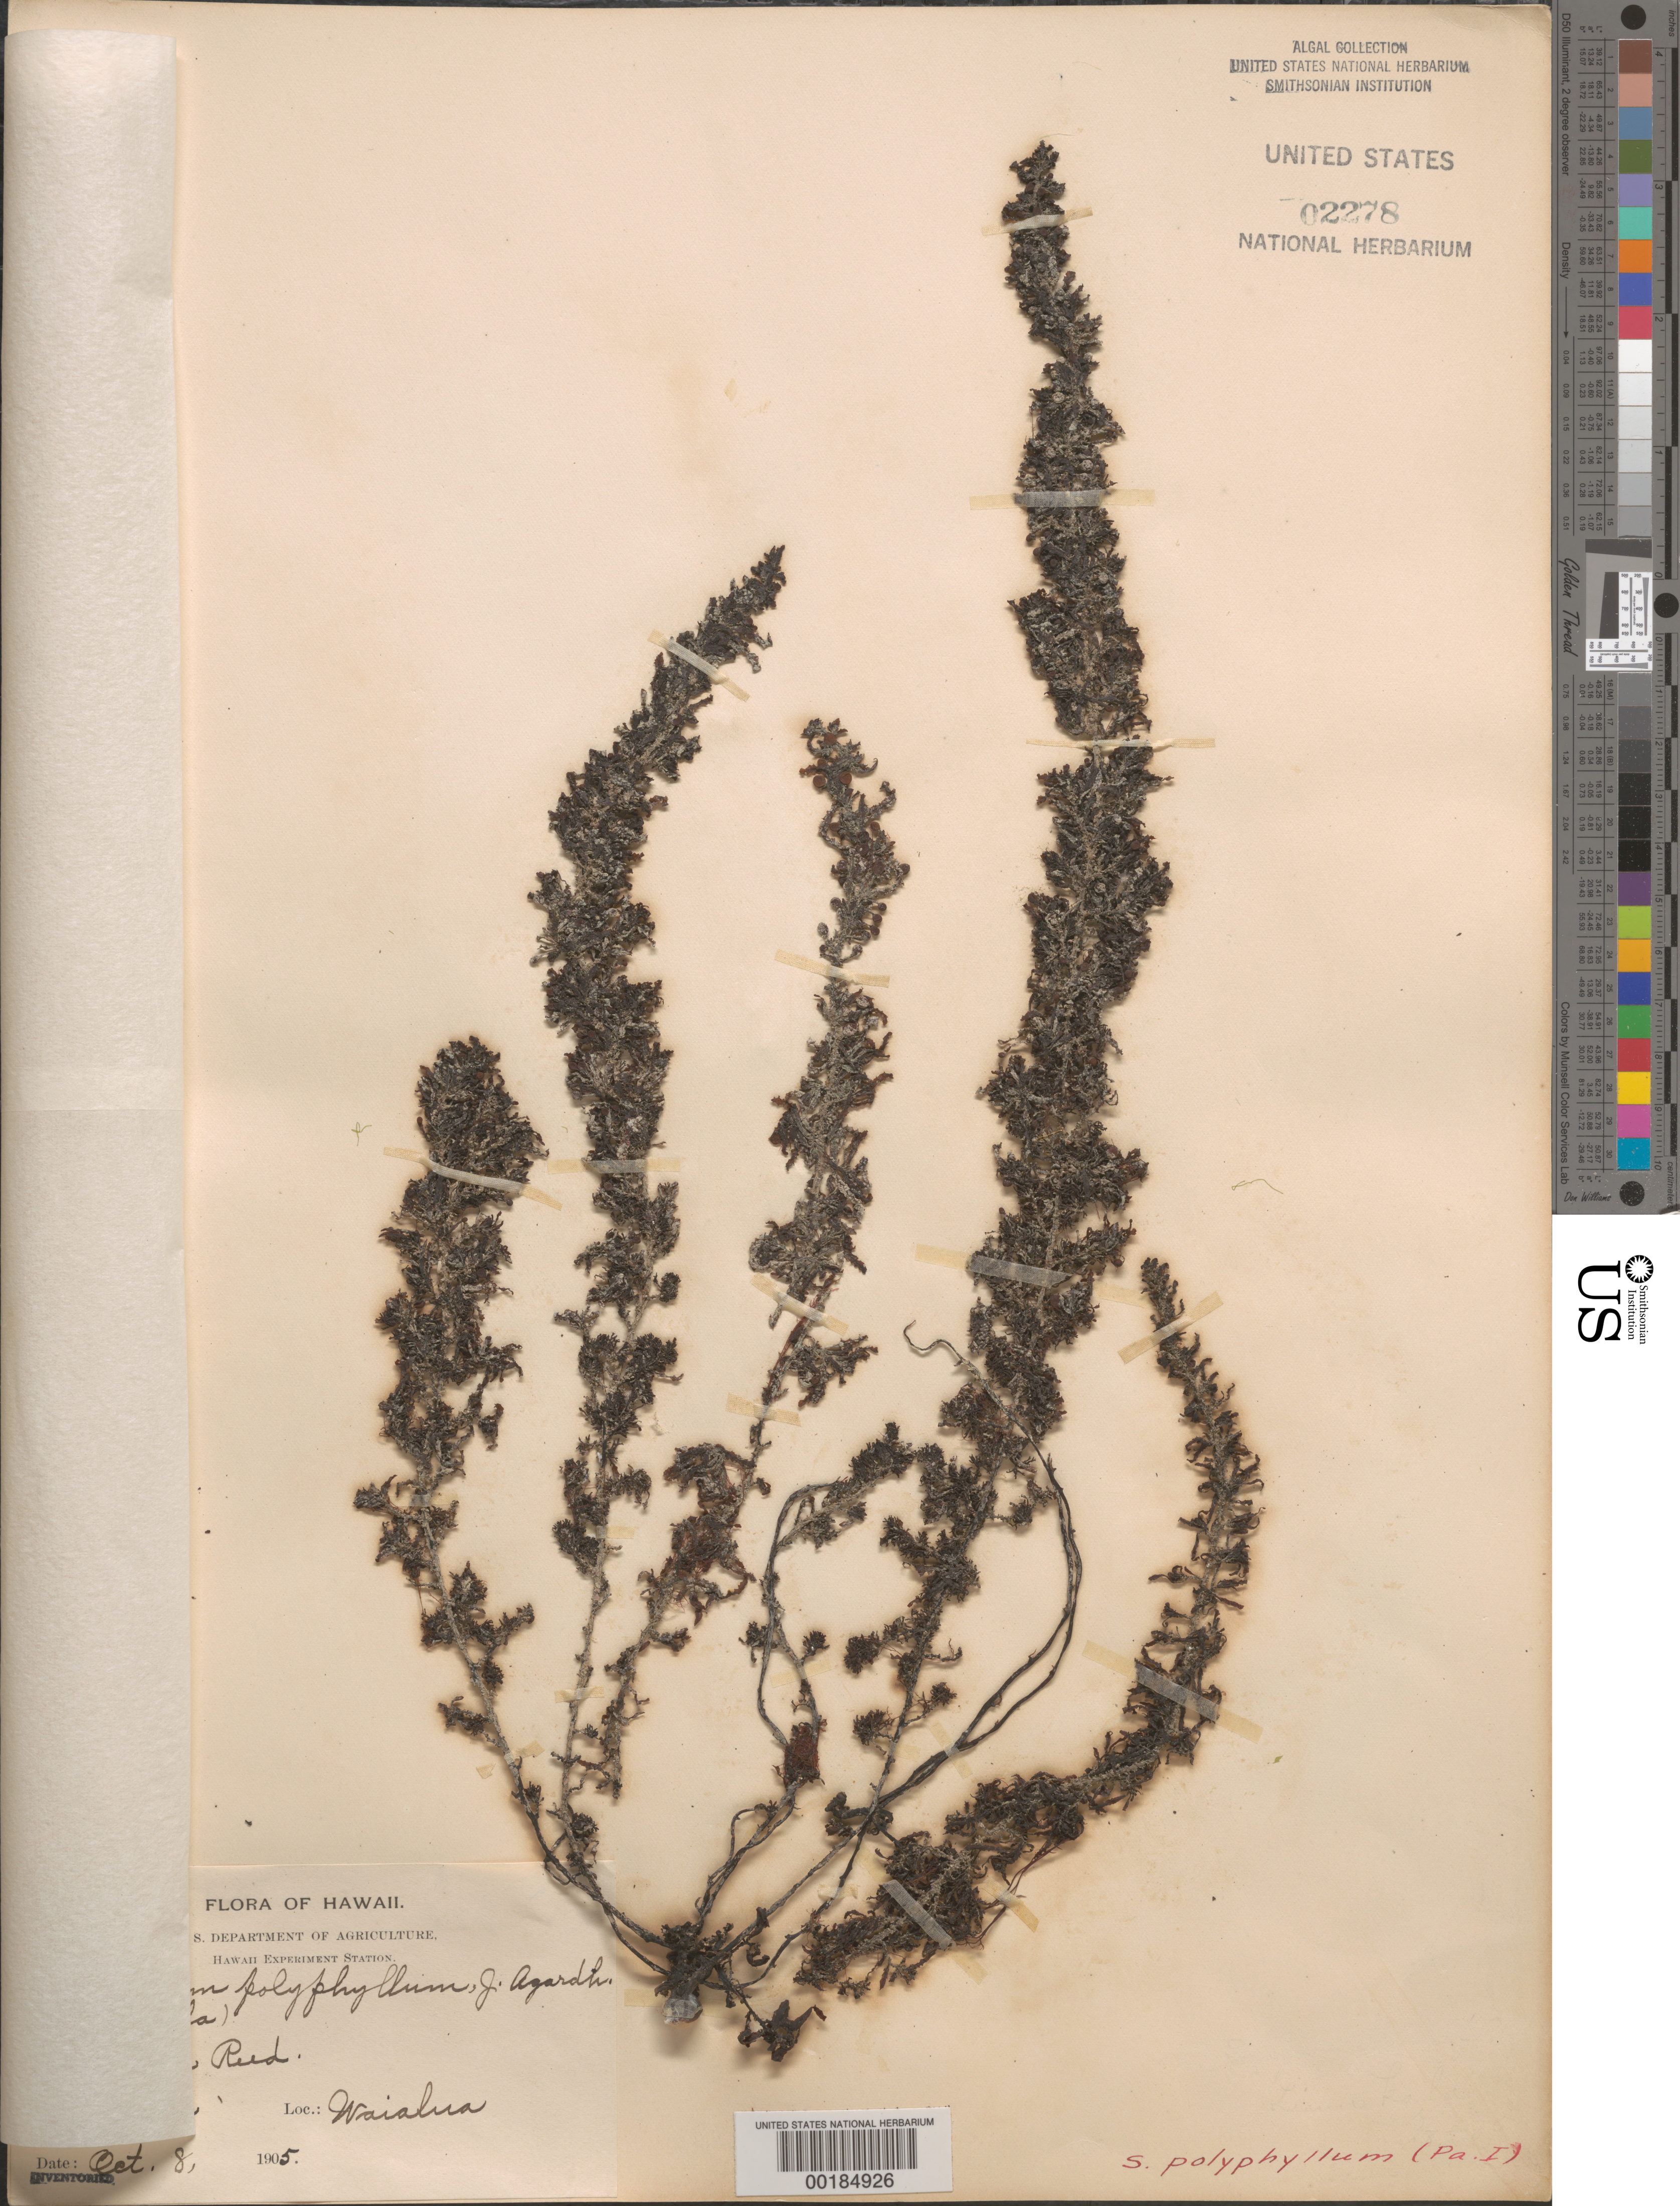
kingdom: Chromista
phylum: Ochrophyta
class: Phaeophyceae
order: Fucales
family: Sargassaceae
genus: Sargassum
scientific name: Sargassum polyphyllum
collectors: M. Reed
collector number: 494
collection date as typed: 08 Oct 1905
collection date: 1905-10-08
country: United States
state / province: Hawaii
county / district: Honolulu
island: Oahu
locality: Waialua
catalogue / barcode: US 2278